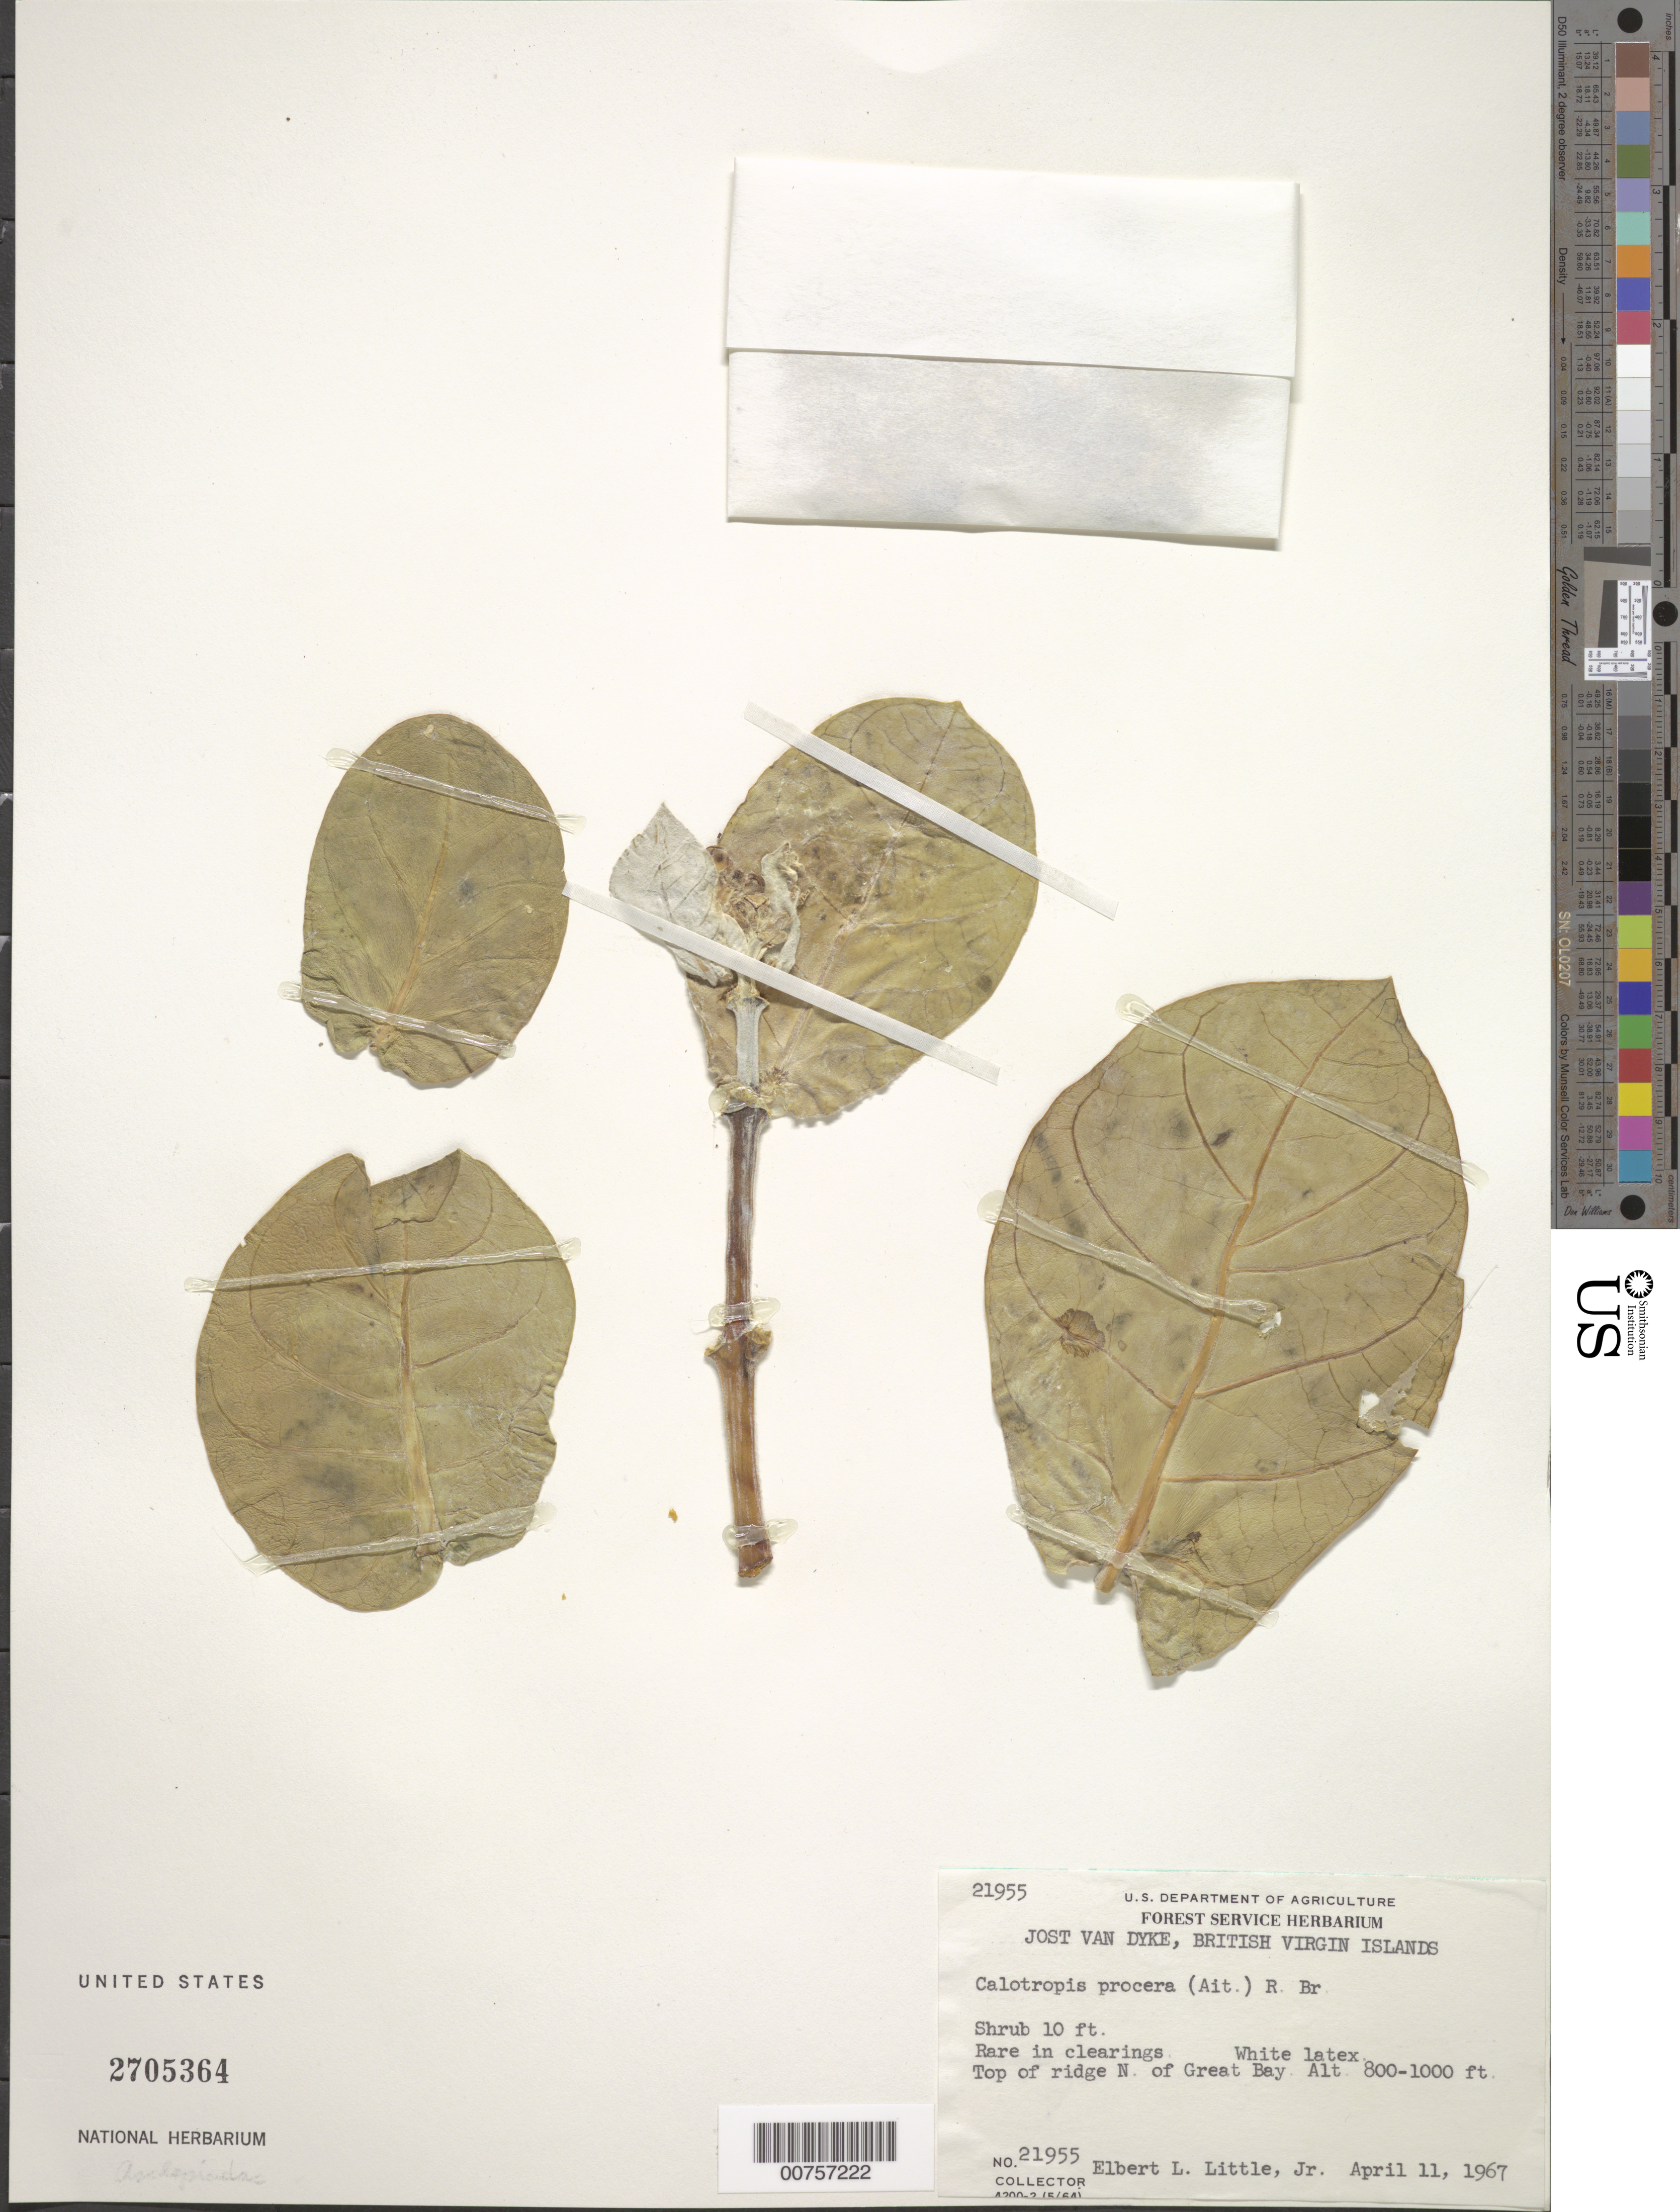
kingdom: Plantae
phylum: Tracheophyta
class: Magnoliopsida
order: Gentianales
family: Apocynaceae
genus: Calotropis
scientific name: Calotropis procera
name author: (Aiton) W.T. Aiton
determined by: Acevedo-Rodríguez, P., (BOT), Smithsonian Institution - National Museum of Natural History (UNITED STATES)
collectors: E. L. Little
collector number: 21955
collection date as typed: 11 Apr 1967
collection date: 1967-04-11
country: British Virgin Islands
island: Jost Van Dyke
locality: Top of ridge N of Great Bay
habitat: Rare in clearings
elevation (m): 244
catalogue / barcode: US 2705364